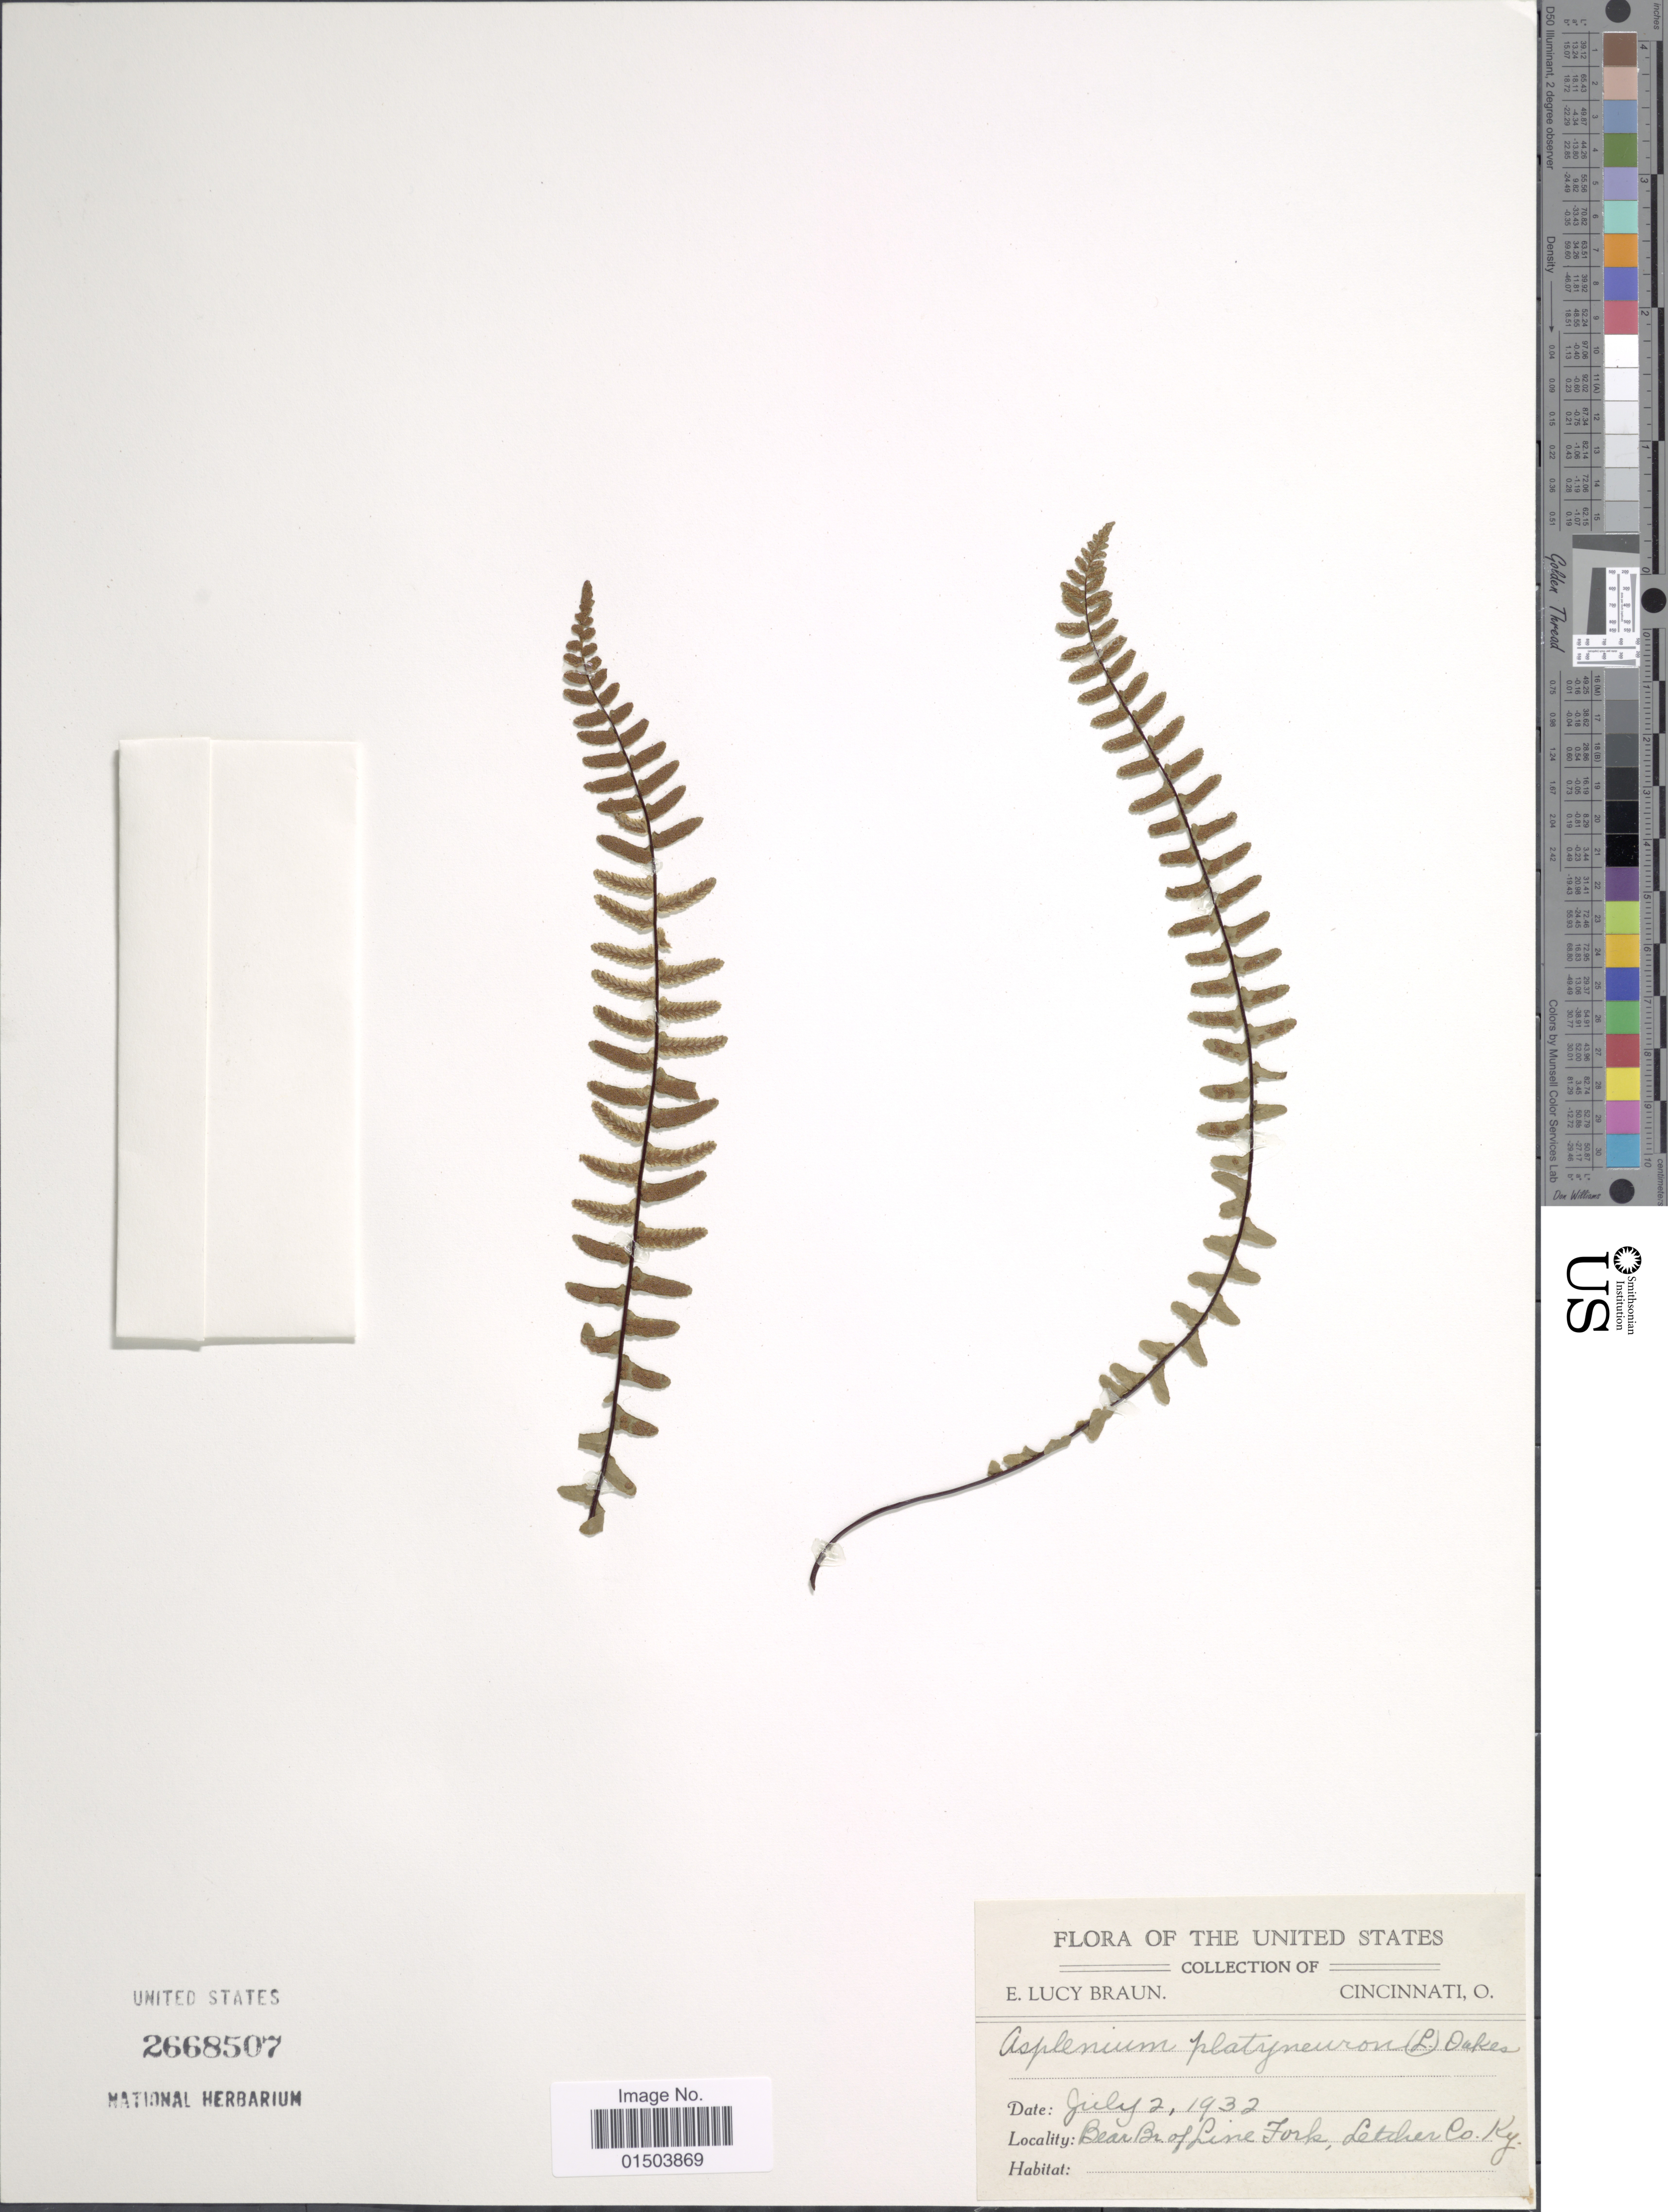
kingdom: Plantae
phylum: Tracheophyta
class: Polypodiopsida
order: Polypodiales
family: Aspleniaceae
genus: Asplenium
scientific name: Asplenium platyneuron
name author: (L.) Britton, Stearns & Poggenb.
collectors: E. L. Braun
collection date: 1932-07-02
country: United States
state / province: Kentucky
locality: Cincinnati, O. Bear Br. of Line Fork, Letcher Co.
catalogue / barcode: US 2668507